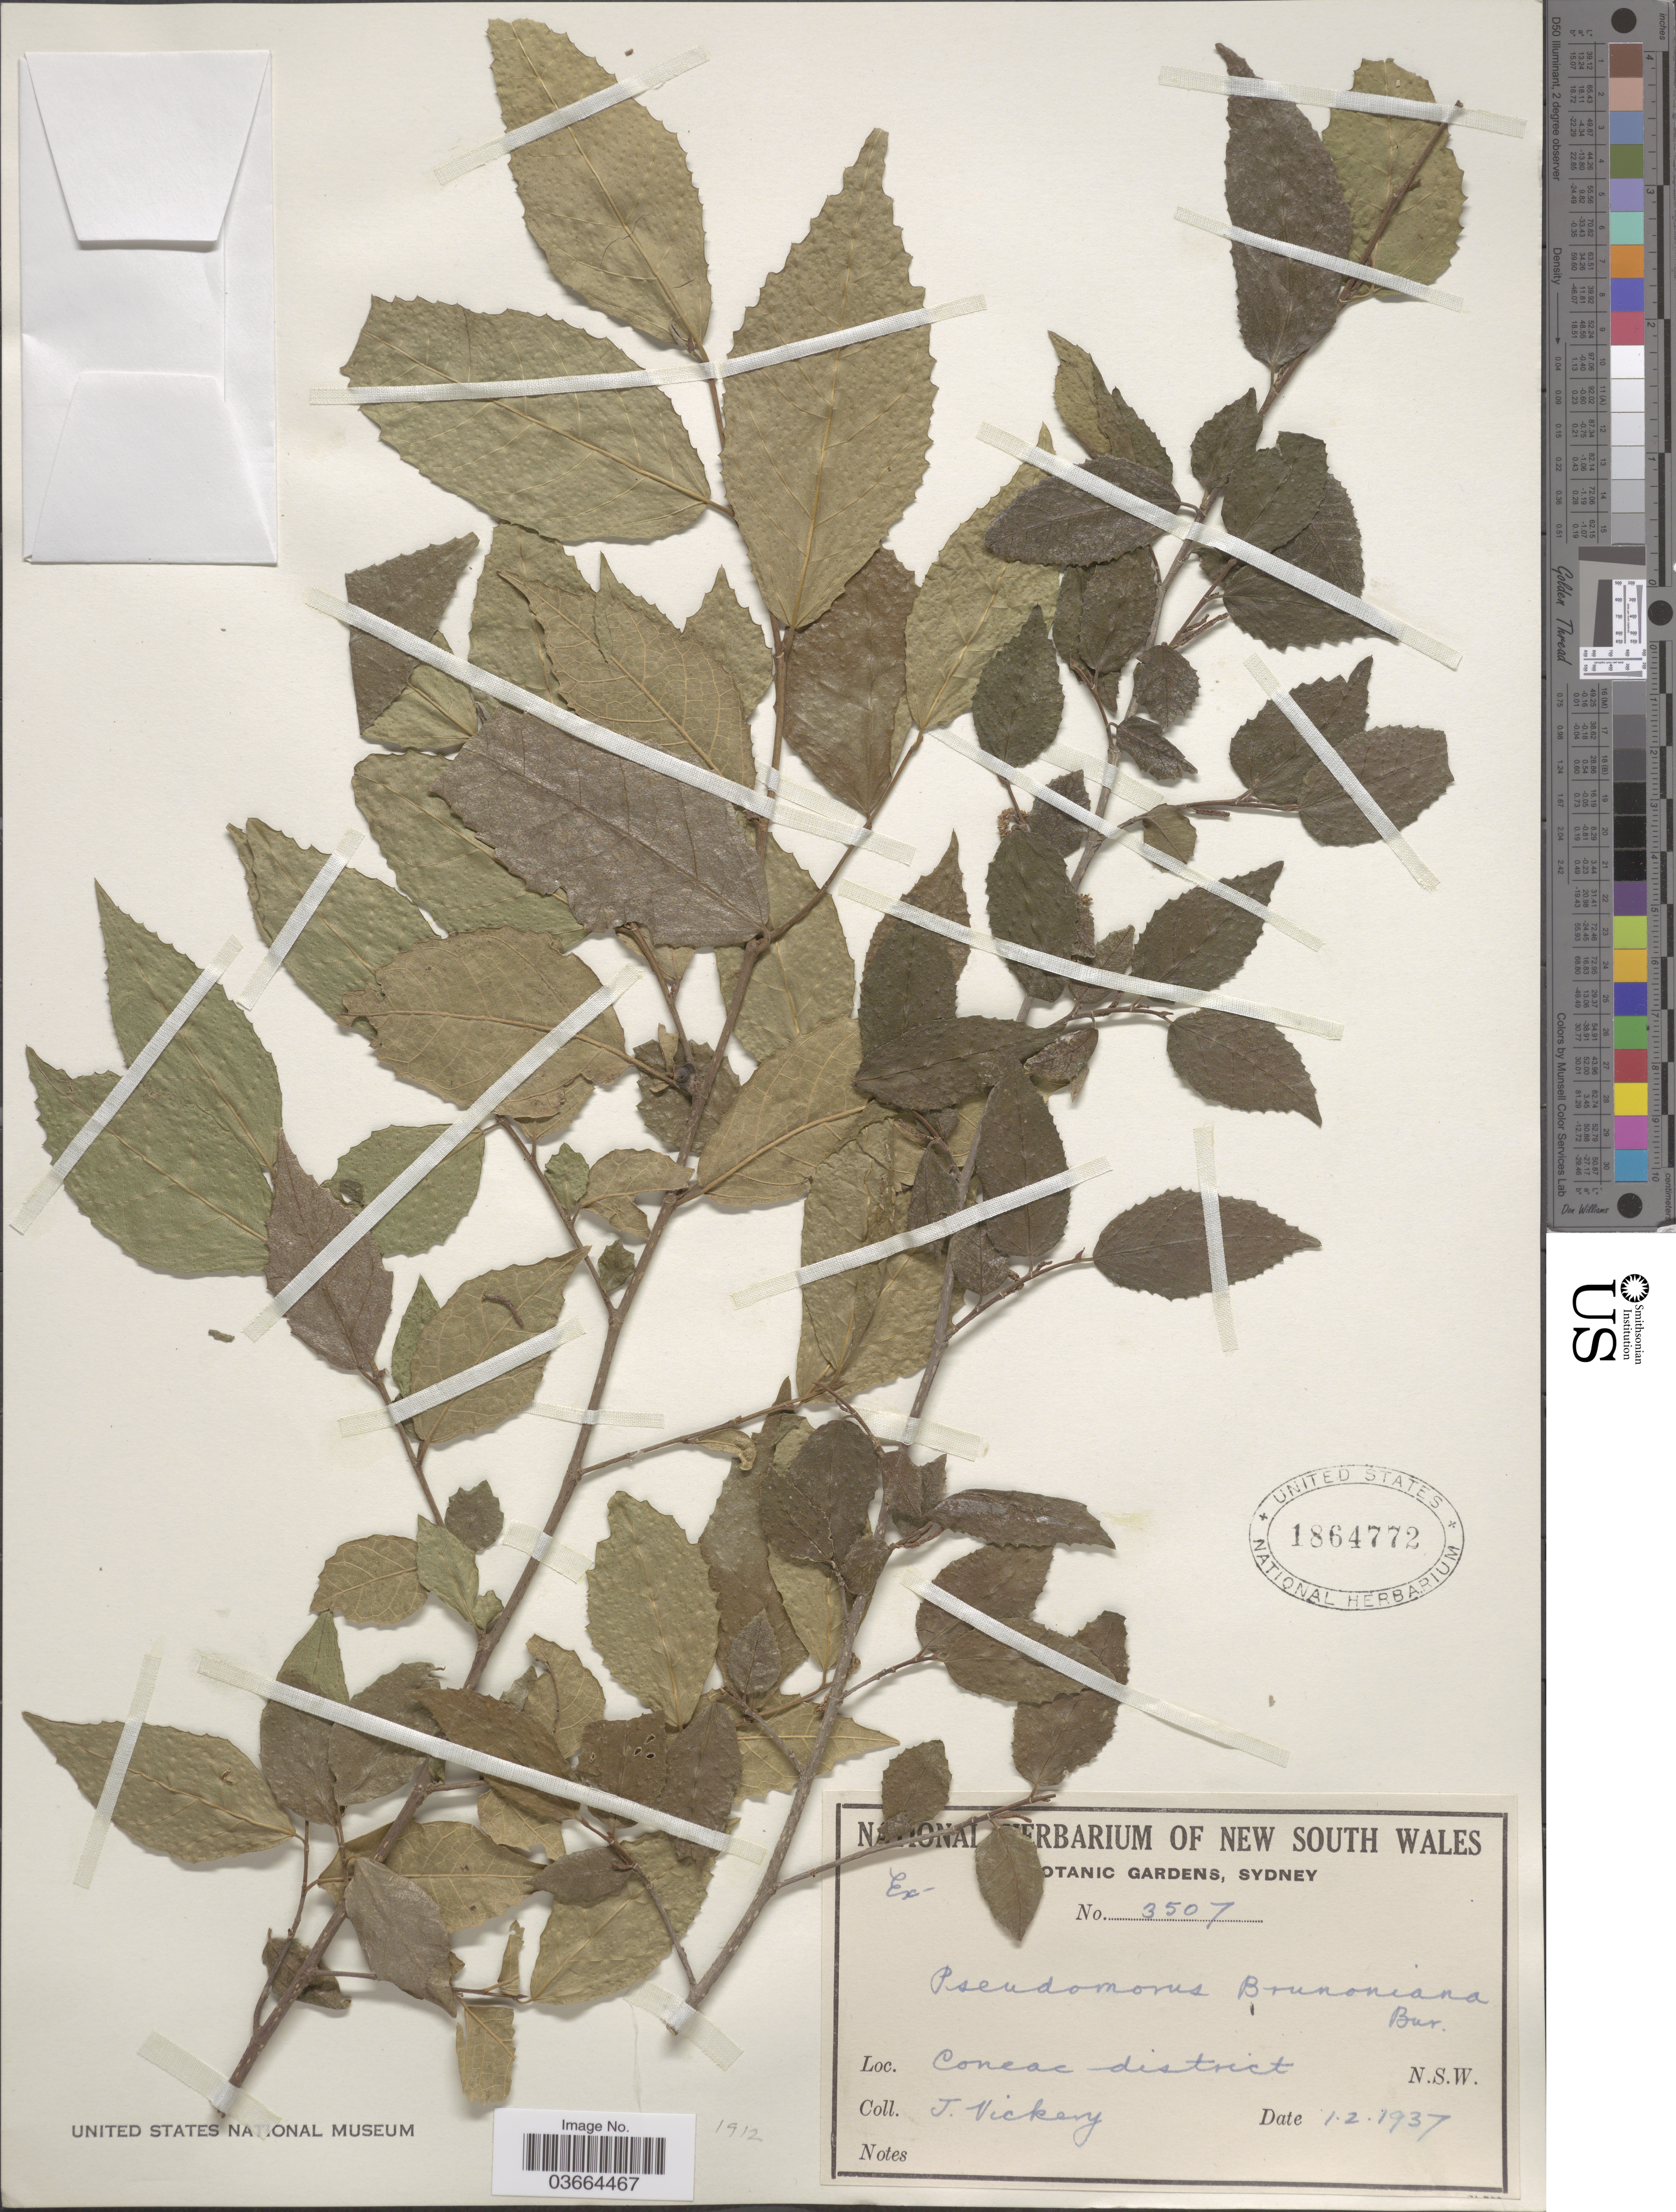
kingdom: Plantae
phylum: Tracheophyta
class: Magnoliopsida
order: Rosales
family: Moraceae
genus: Paratrophis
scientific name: Paratrophis pendulina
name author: (Endl.) E. M. Gardner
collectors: J. Vickery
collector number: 3507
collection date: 1937-02-01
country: Australia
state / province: New South Wales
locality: Coneac district.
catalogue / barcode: US 1864772